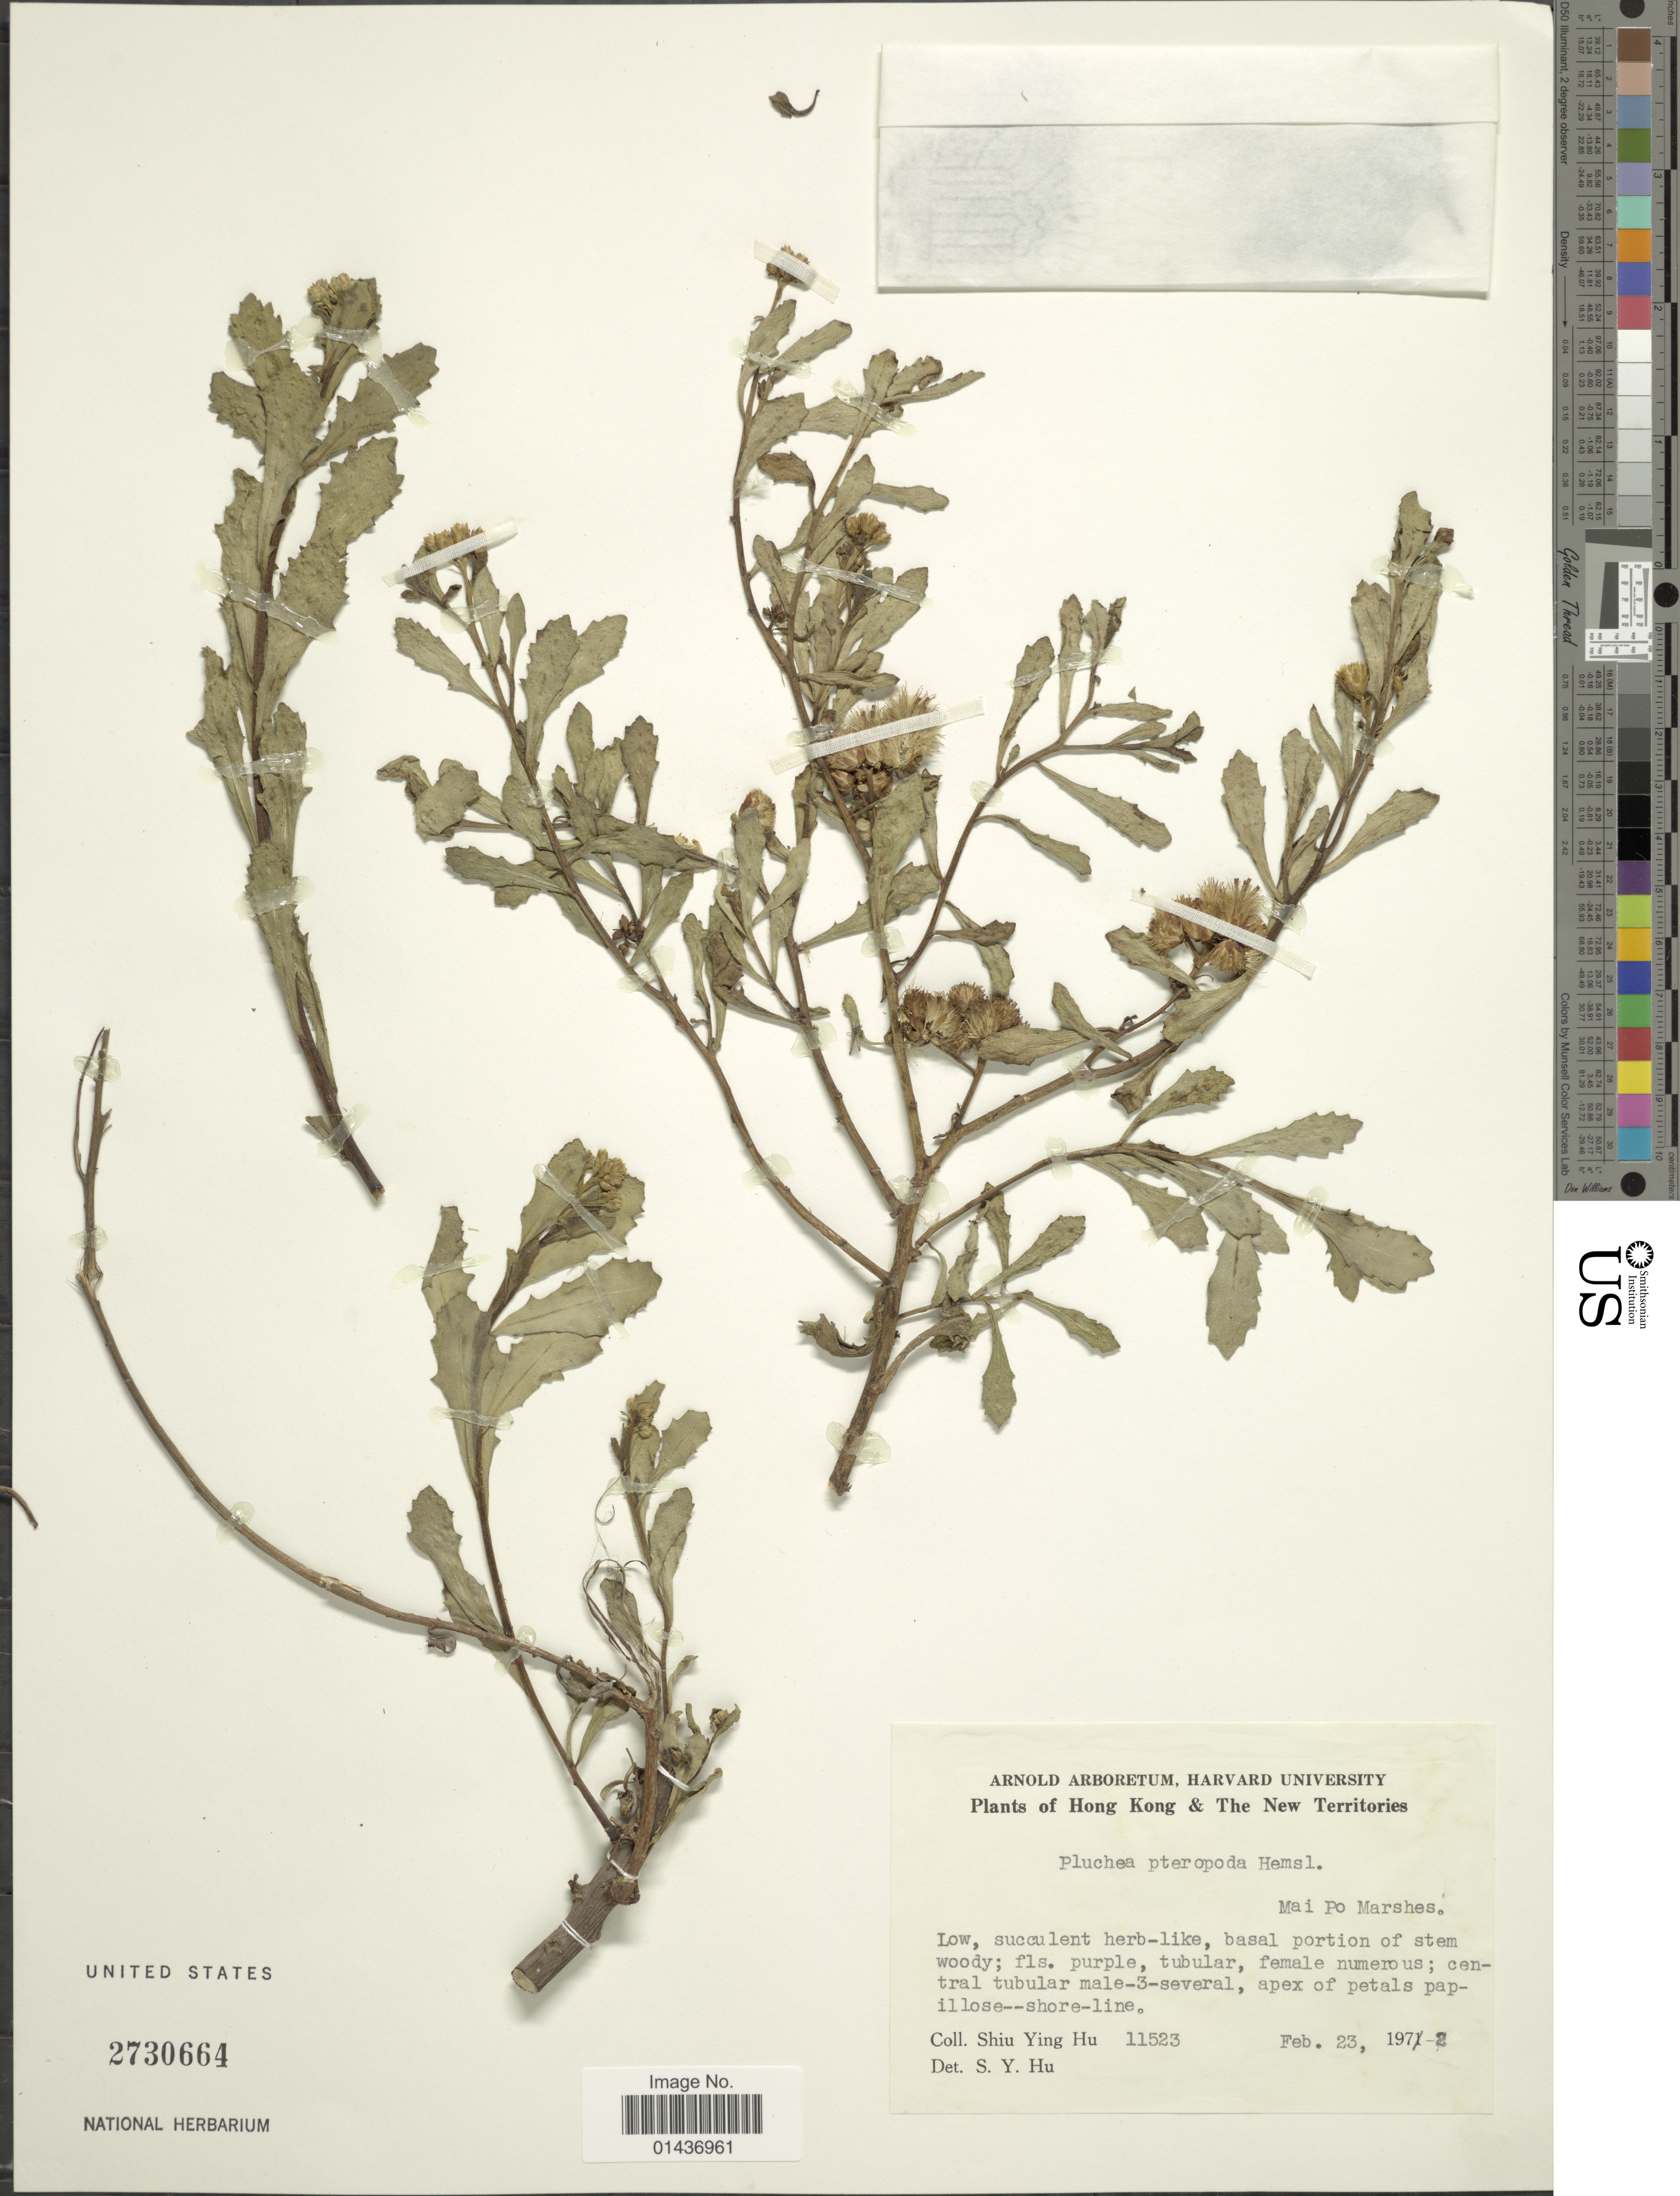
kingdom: Plantae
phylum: Tracheophyta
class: Magnoliopsida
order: Asterales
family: Asteraceae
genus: Pluchea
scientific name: Pluchea pteropoda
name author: Hemsl. ex Hemsl.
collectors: S. Y. Hu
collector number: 11523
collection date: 1971-02-23/1972-02-23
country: China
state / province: Hong Kong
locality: Hong Kong & The New Territories, Mai Po Marshes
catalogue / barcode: US 2730664